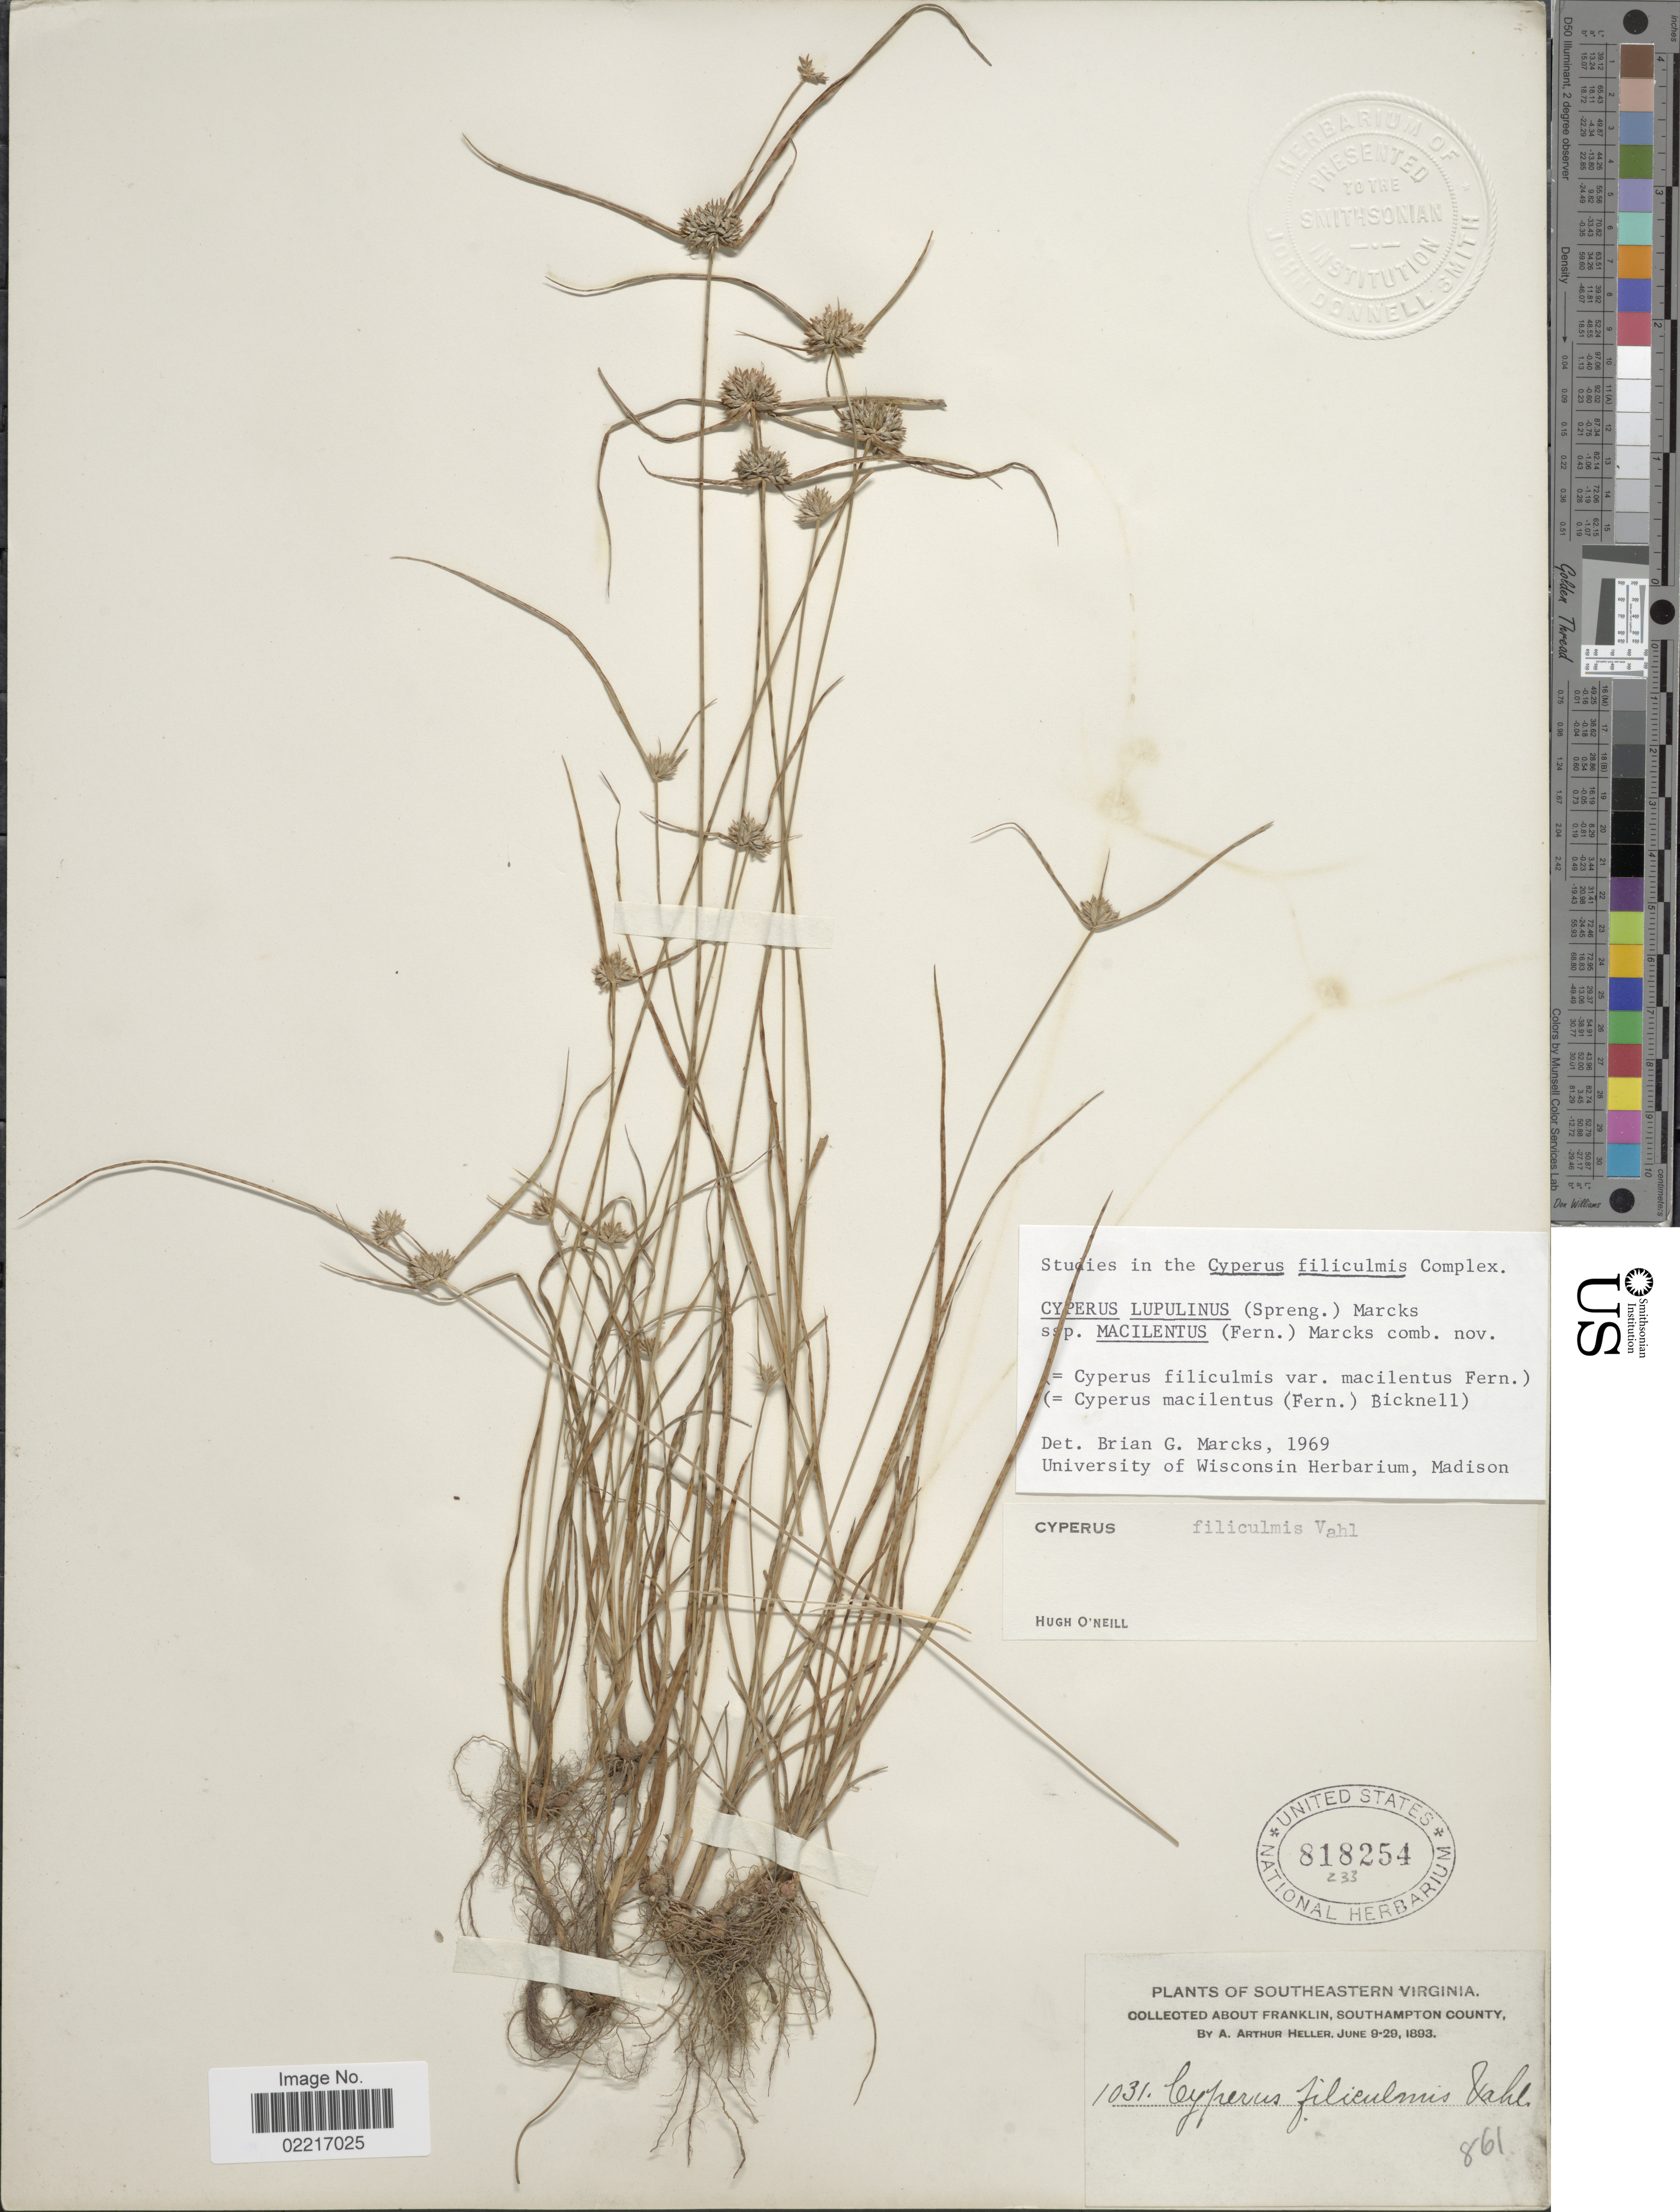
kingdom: Plantae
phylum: Tracheophyta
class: Liliopsida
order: Poales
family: Cyperaceae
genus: Cyperus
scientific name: Cyperus lupulinus subsp. macilentus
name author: (Fernald) Marcks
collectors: A. A. Heller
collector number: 1031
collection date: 1893-06-09/1893-06-29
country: United States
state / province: Virginia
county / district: City of Franklin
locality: Southeastern Virginia, about Franklin, Southampton County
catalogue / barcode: US 818254